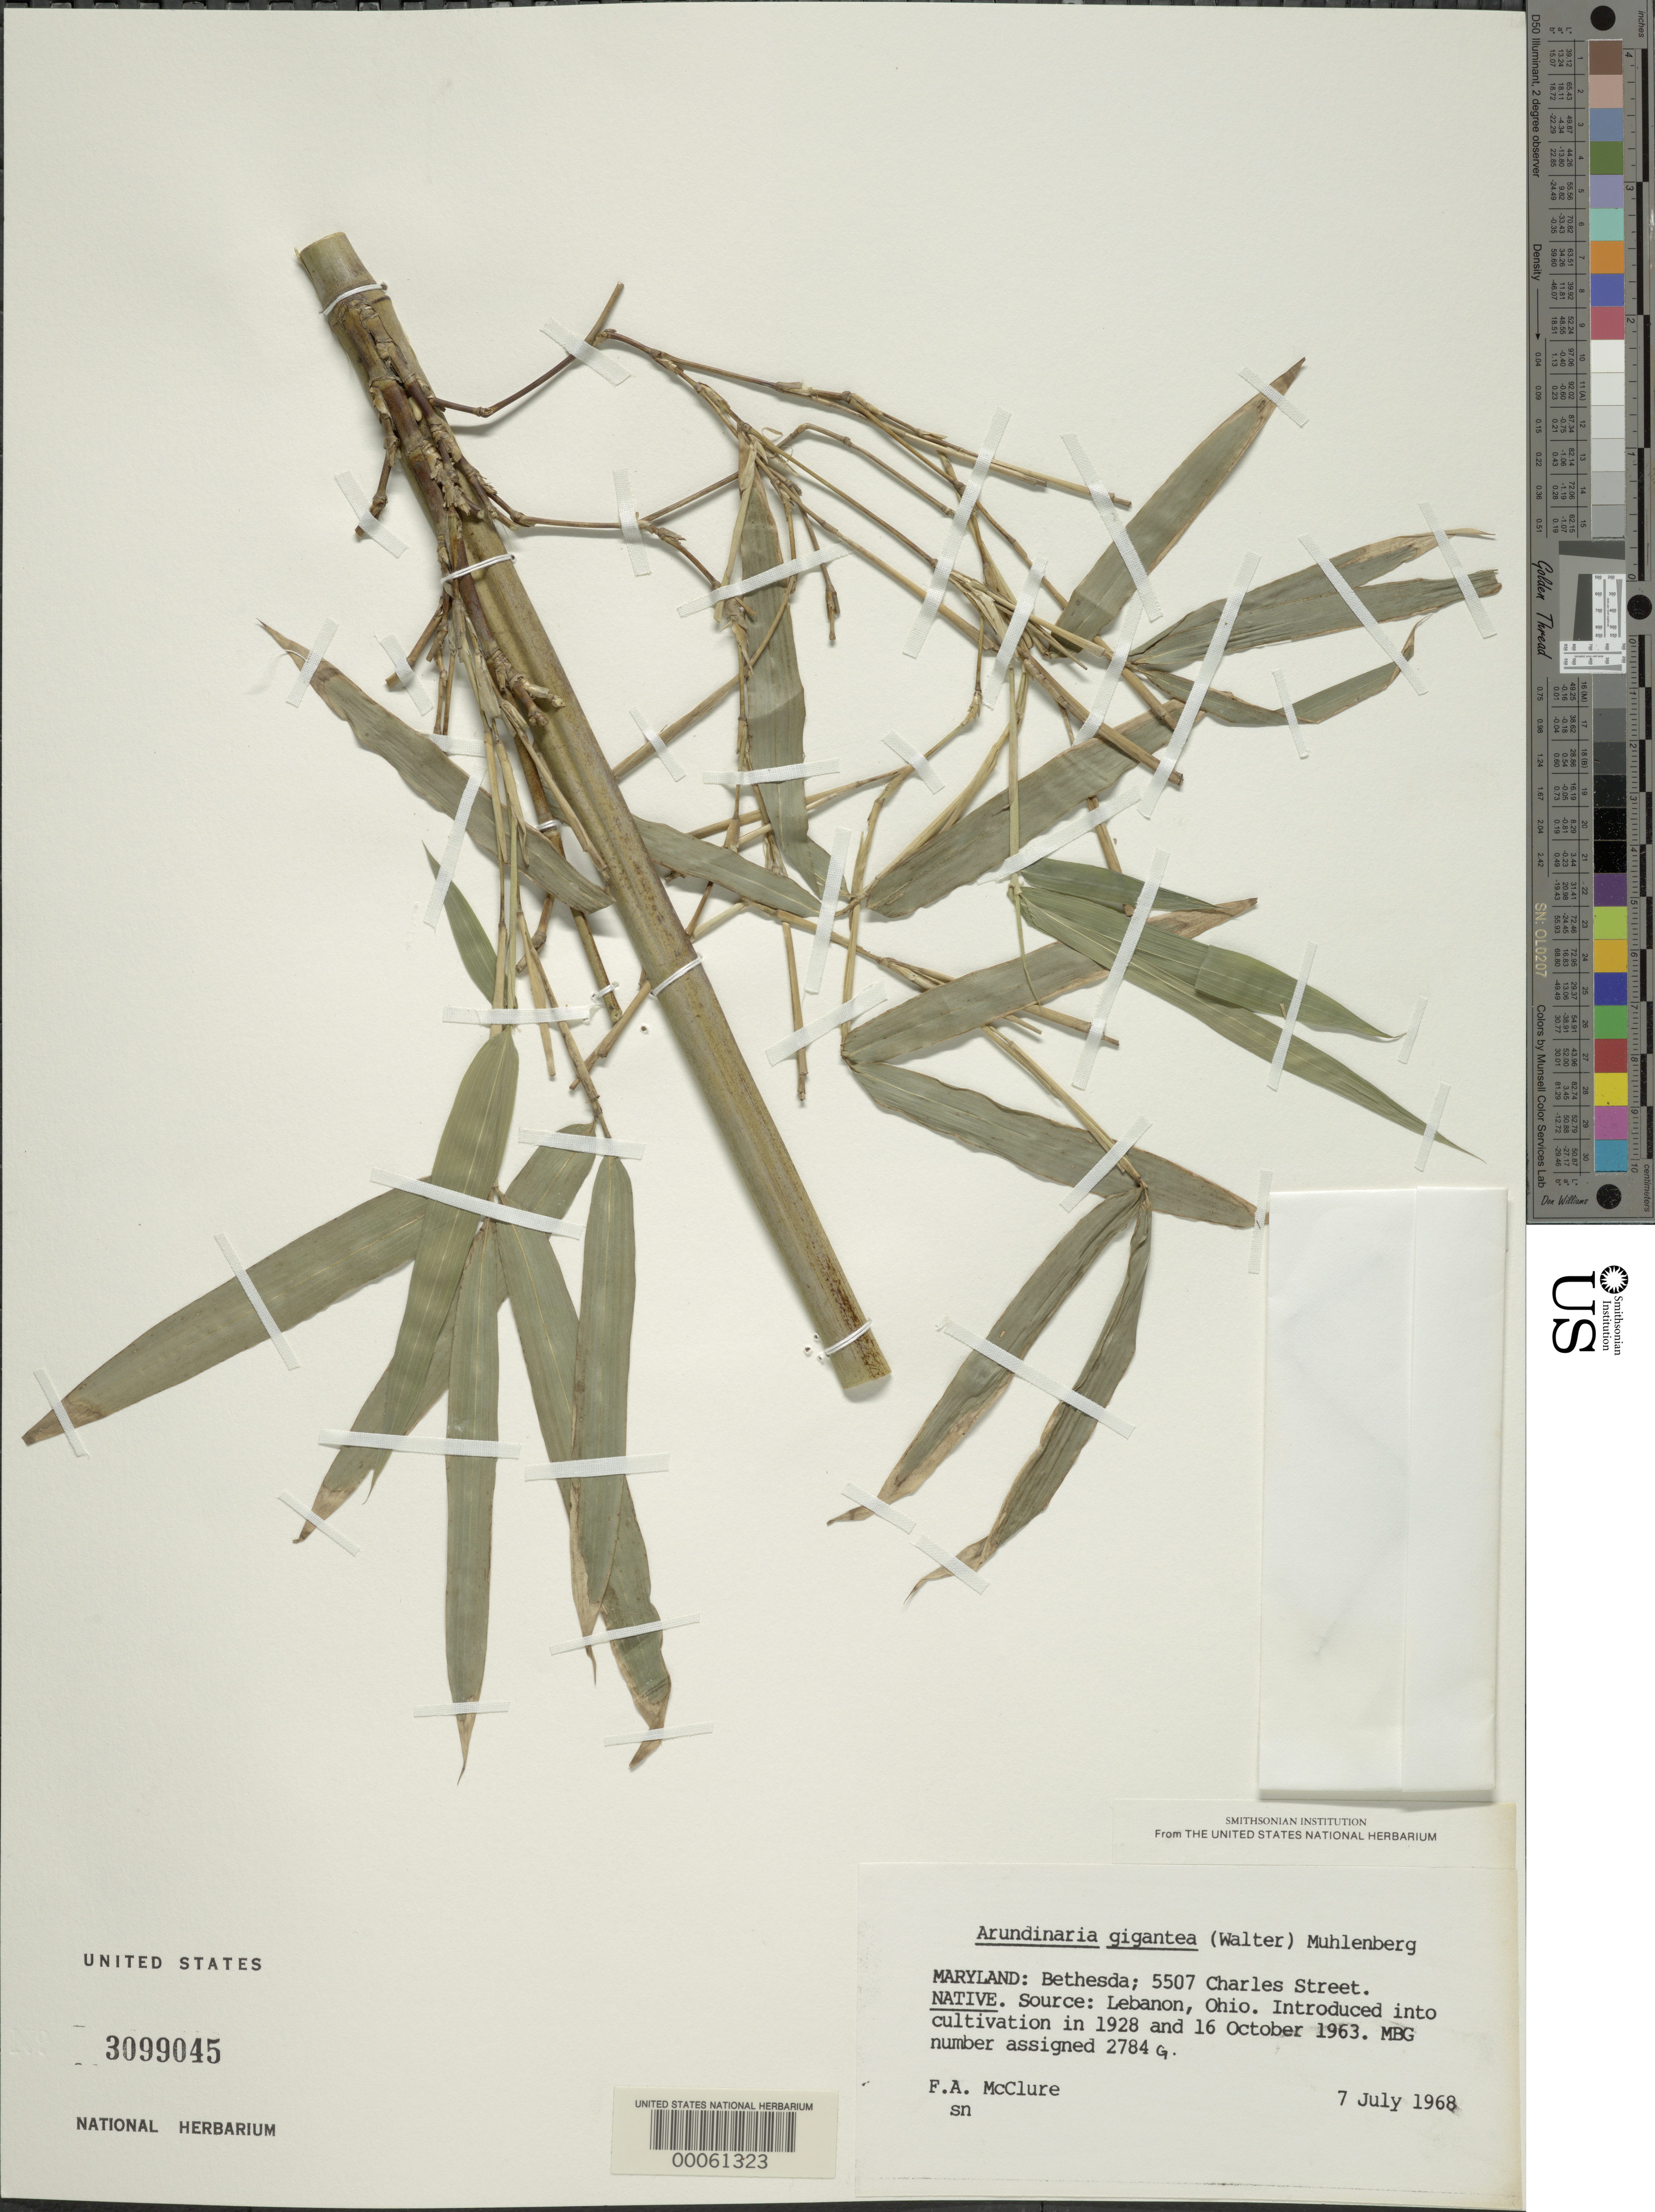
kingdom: Plantae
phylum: Tracheophyta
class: Liliopsida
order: Poales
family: Poaceae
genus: Arundinaria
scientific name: Arundinaria gigantea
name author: (Walter) Muhl.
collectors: F. A. McClure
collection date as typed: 07 Jul 1968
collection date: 1968-07-07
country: United States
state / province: Maryland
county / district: Montgomery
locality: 5507 Charles Street, Bethesda (McClure's garden)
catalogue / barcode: US 3099045